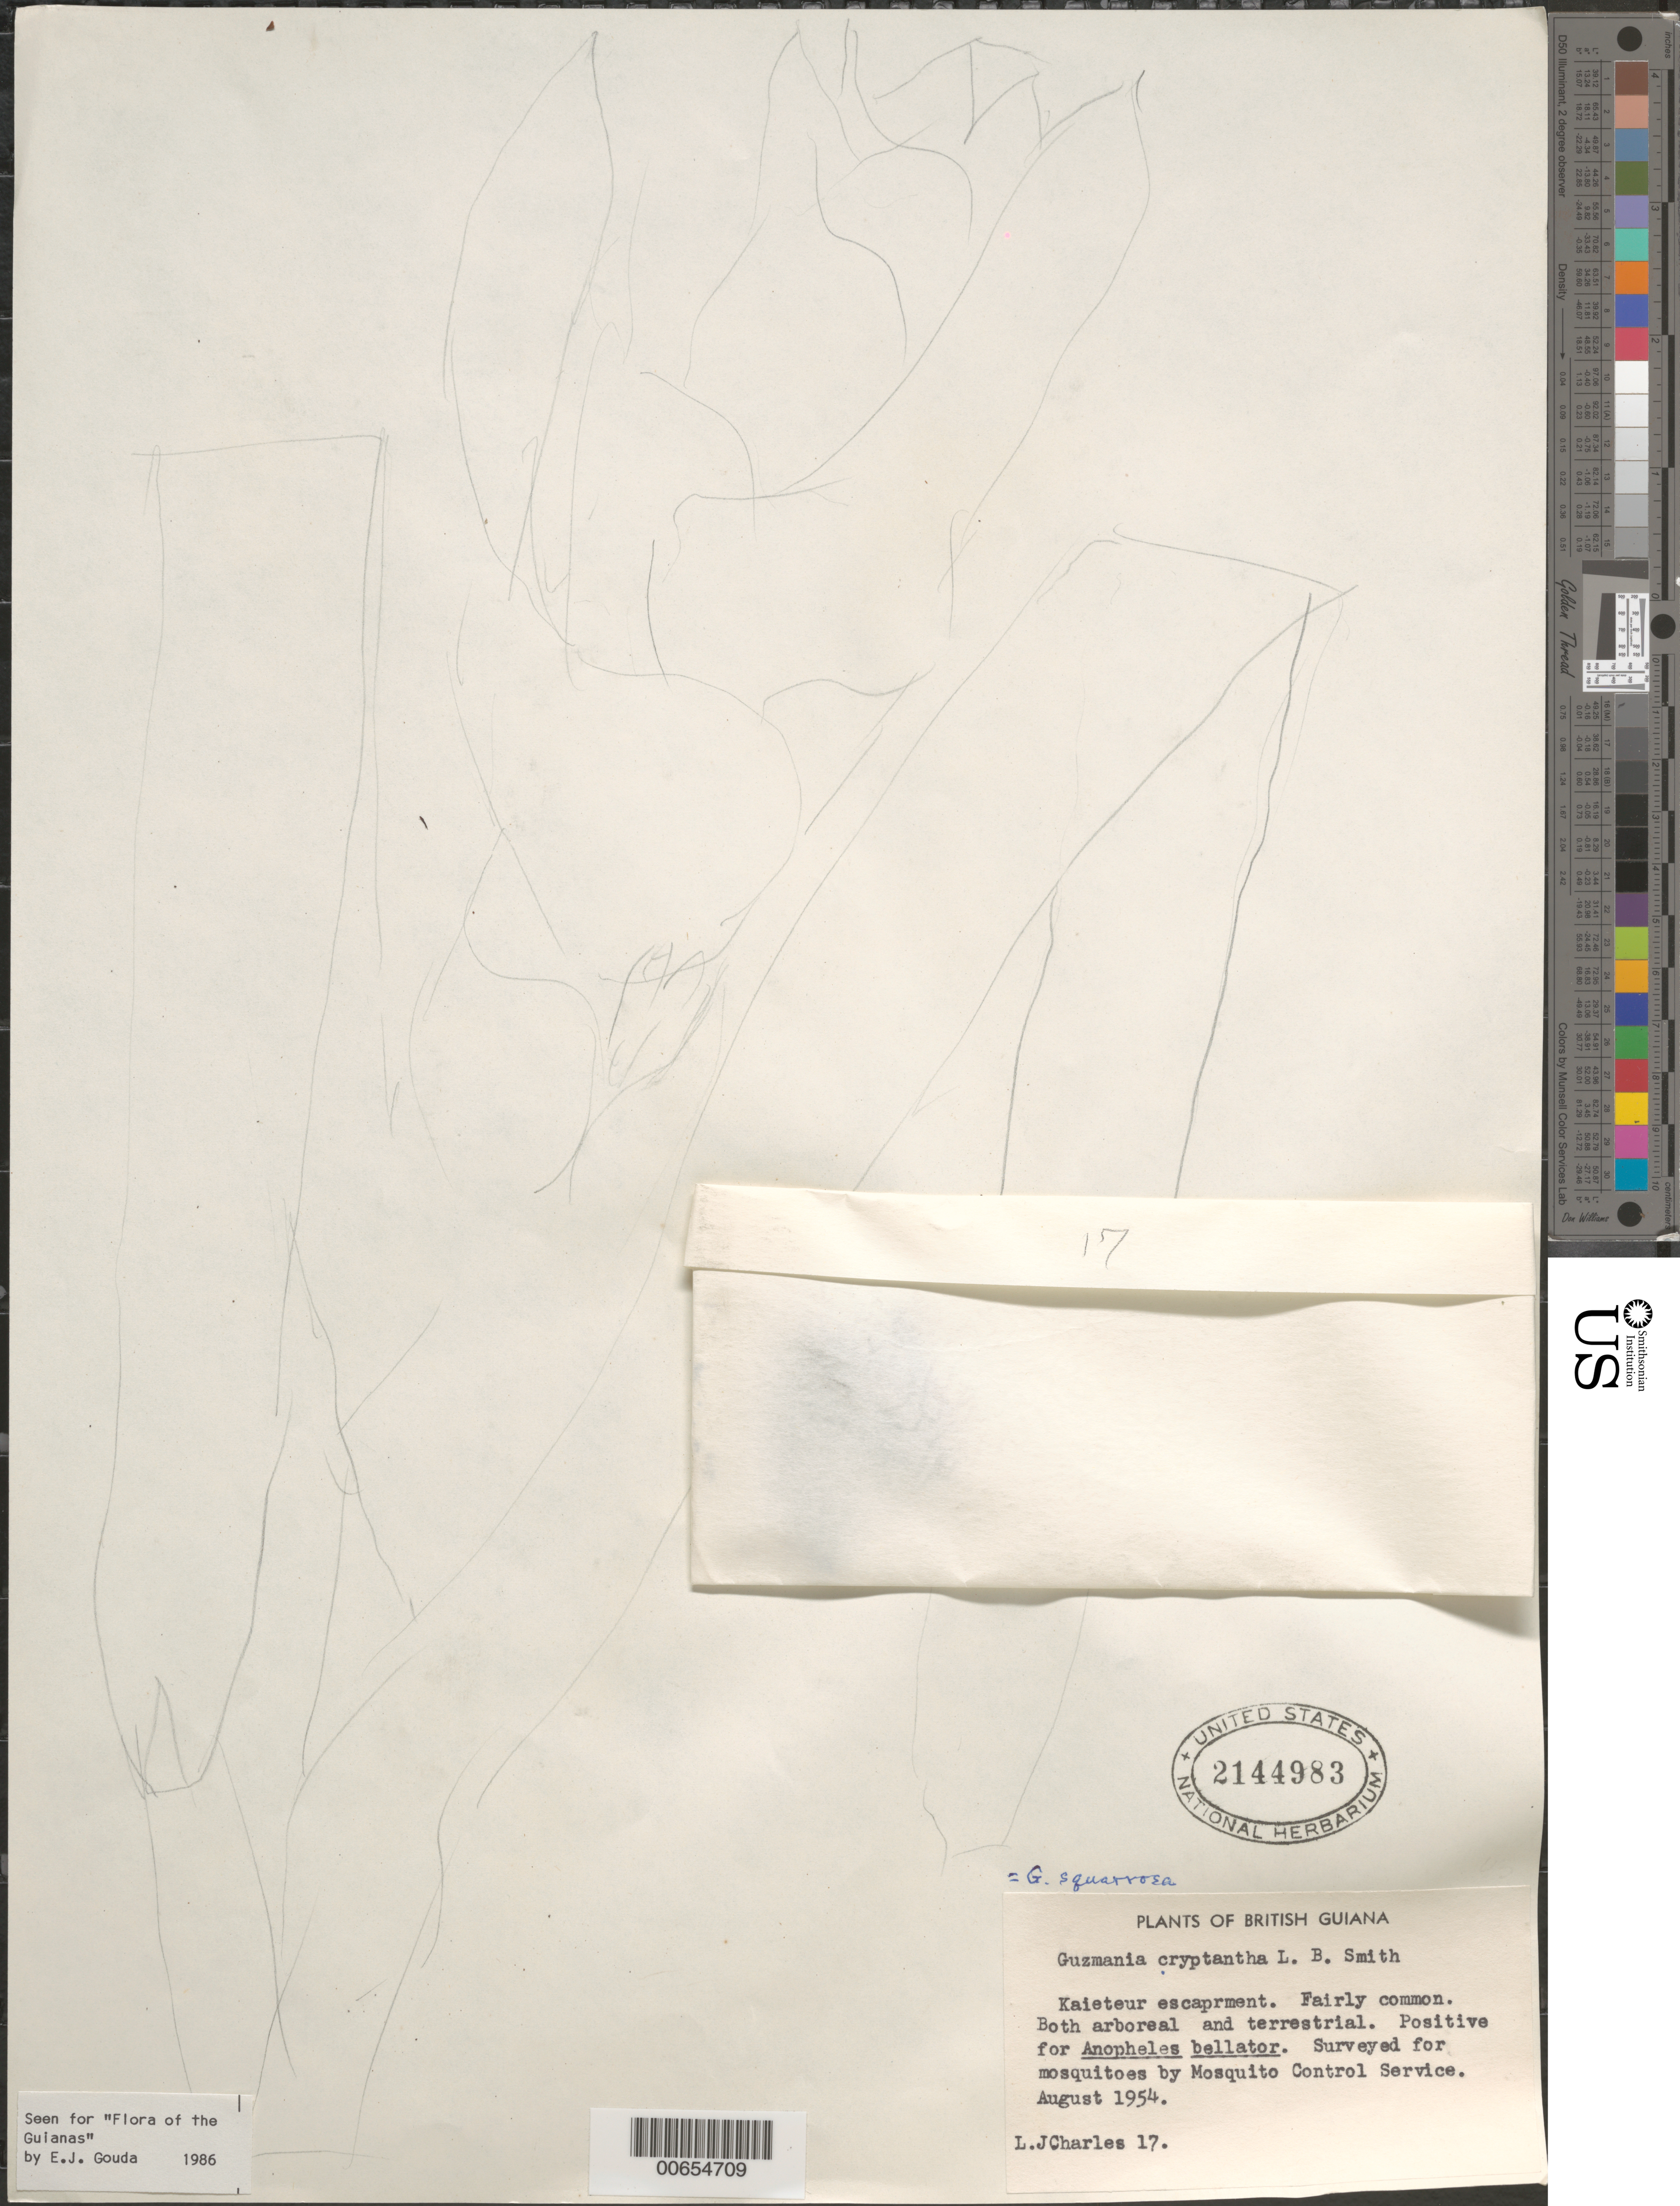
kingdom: Plantae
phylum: Tracheophyta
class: Liliopsida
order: Poales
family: Bromeliaceae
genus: Guzmania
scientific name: Guzmania squarrosa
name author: (Mez & Sodiro) L.B. Sm. & Pittendr.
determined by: Gouda, E. J.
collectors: L. Charles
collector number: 17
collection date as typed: Aug-54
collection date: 1954-08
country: Guyana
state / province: Potaro-Siparuni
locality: Kaieteur, escarpment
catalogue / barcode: US 2144983